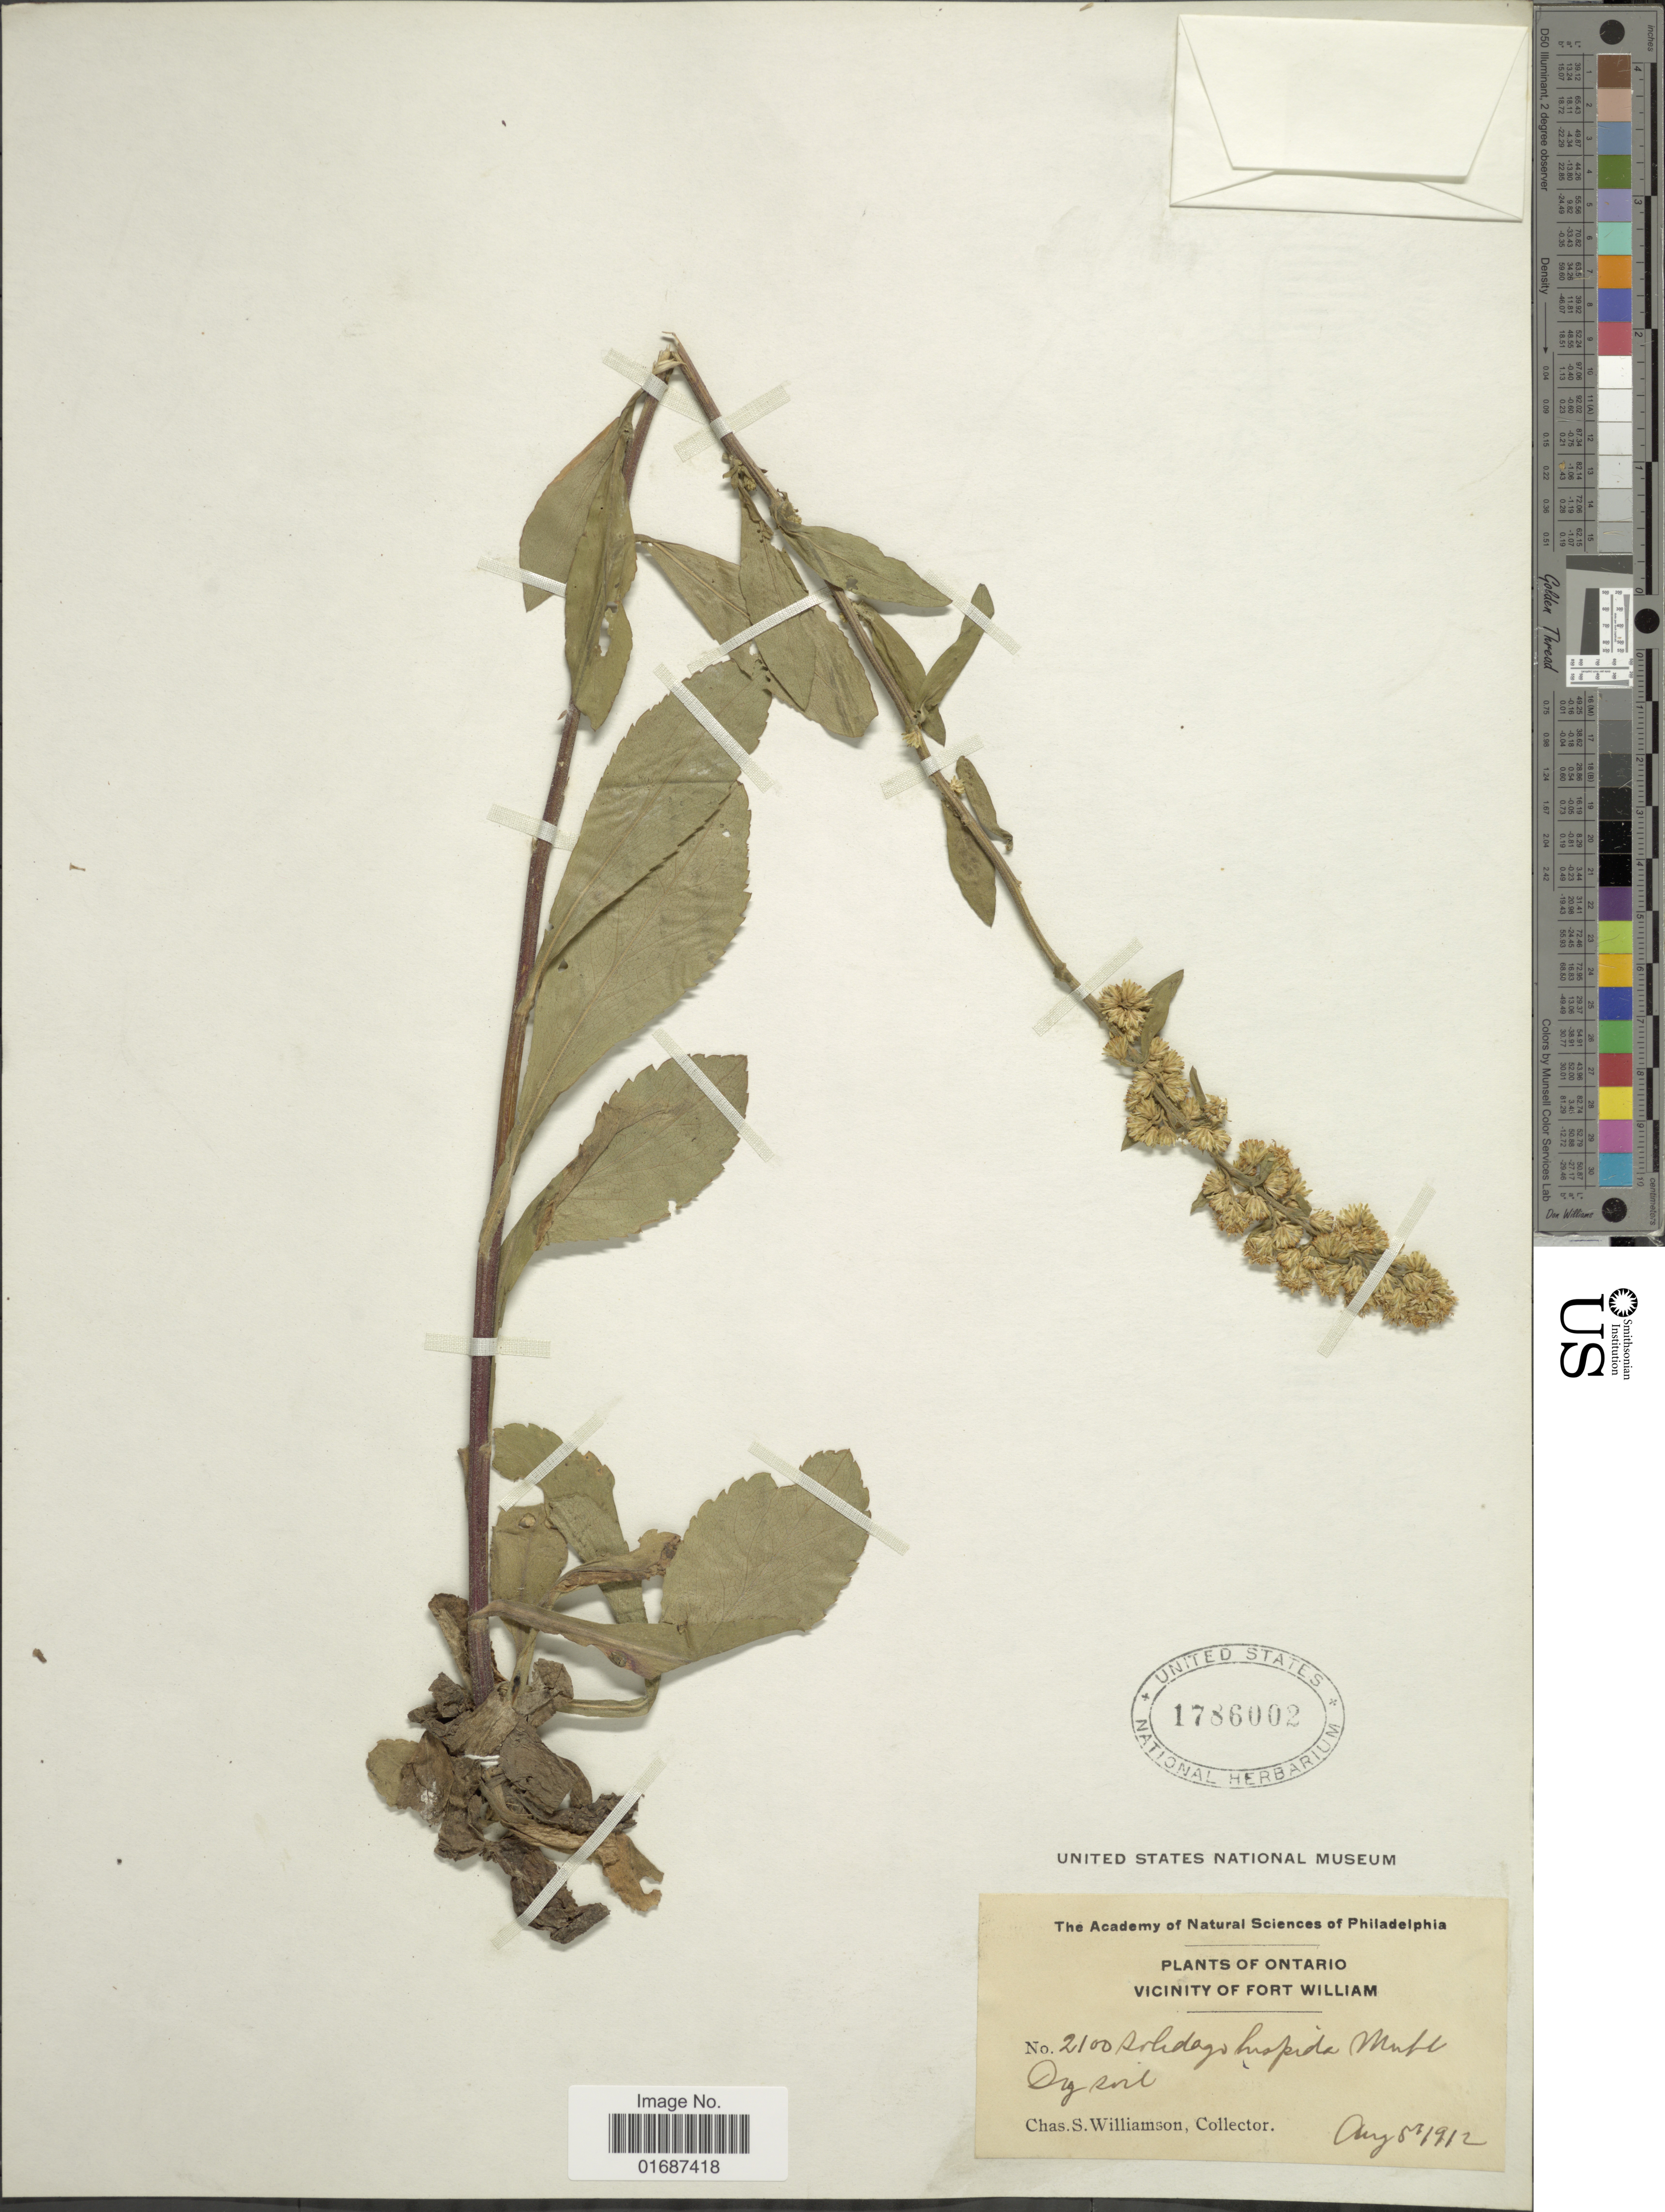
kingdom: Plantae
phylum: Tracheophyta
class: Magnoliopsida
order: Asterales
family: Asteraceae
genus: Solidago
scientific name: Solidago hispida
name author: Muhl. ex Willd.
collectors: C. Williamson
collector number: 2100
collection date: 1912-08-08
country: Canada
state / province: Ontario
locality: Vicinity of Fort William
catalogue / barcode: US 1786002